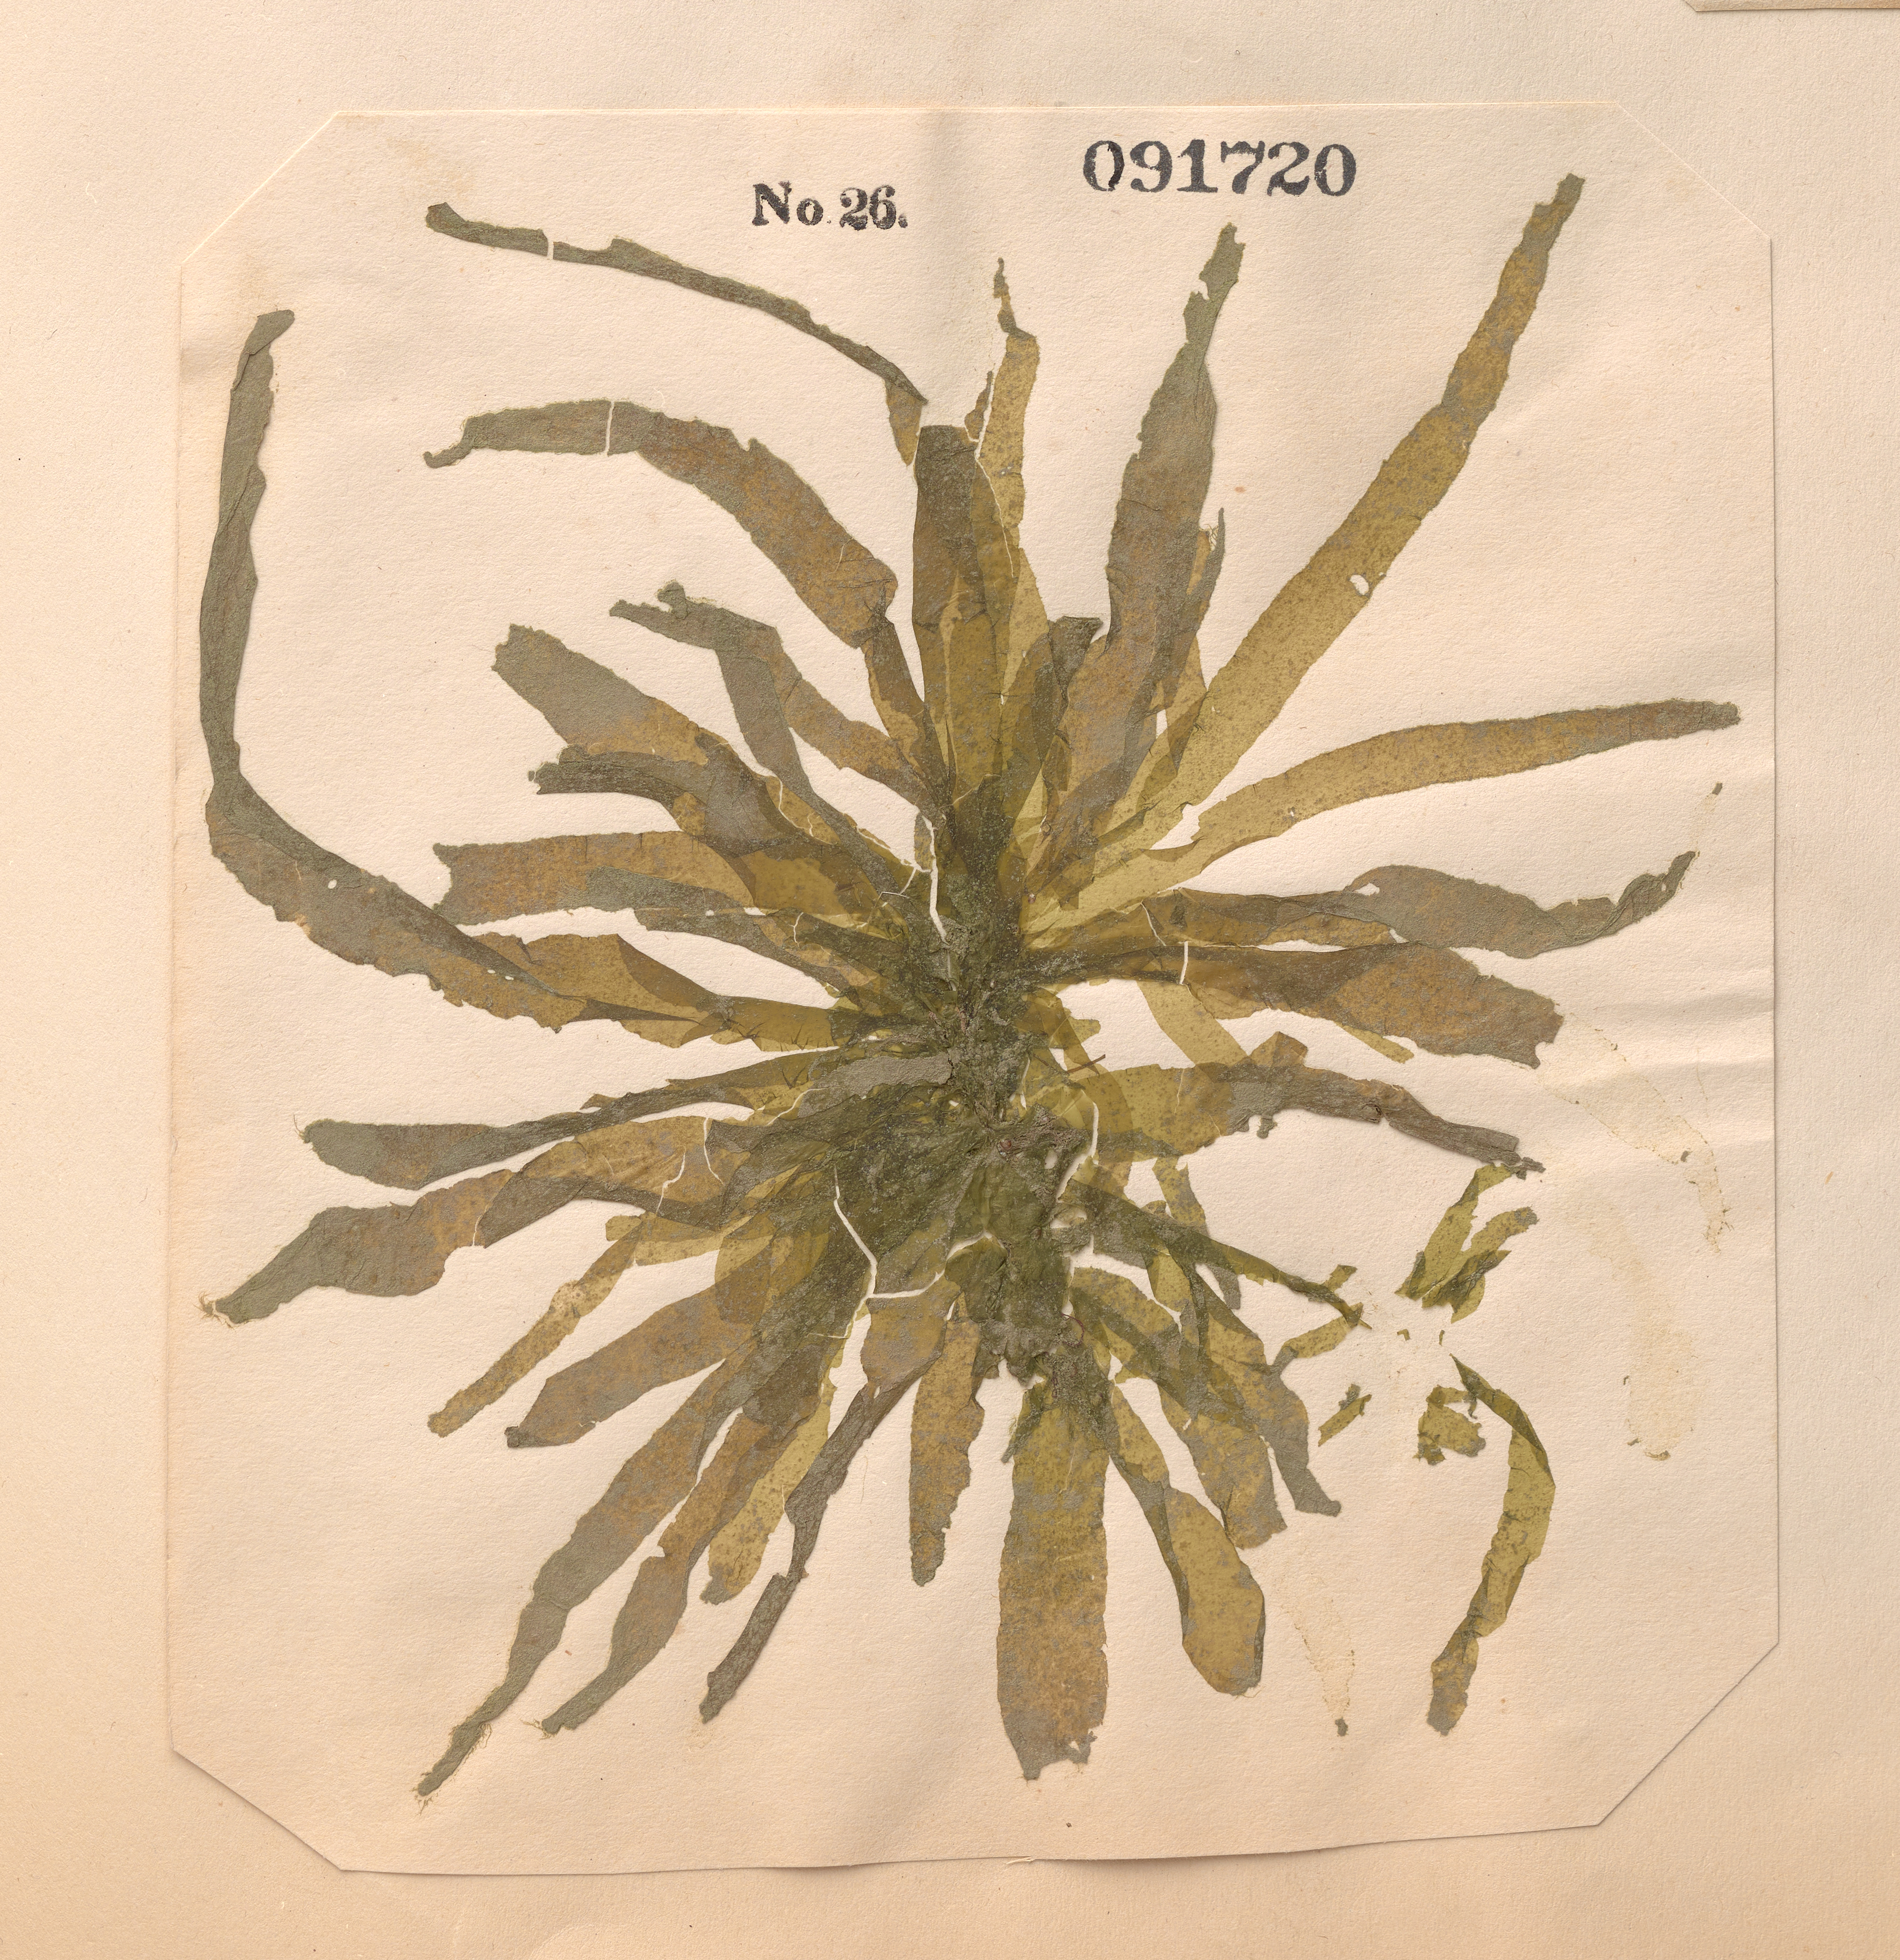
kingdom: Chromista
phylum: Ochrophyta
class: Phaeophyceae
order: Dictyosiphonales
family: Punctariaceae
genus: Punctaria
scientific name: Punctaria plantaginea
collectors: C. Durant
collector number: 26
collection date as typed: Spr 1850 AND -- Sum 1850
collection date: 1850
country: United States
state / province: New York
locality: New York Bay and New York Harbor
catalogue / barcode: US 91720